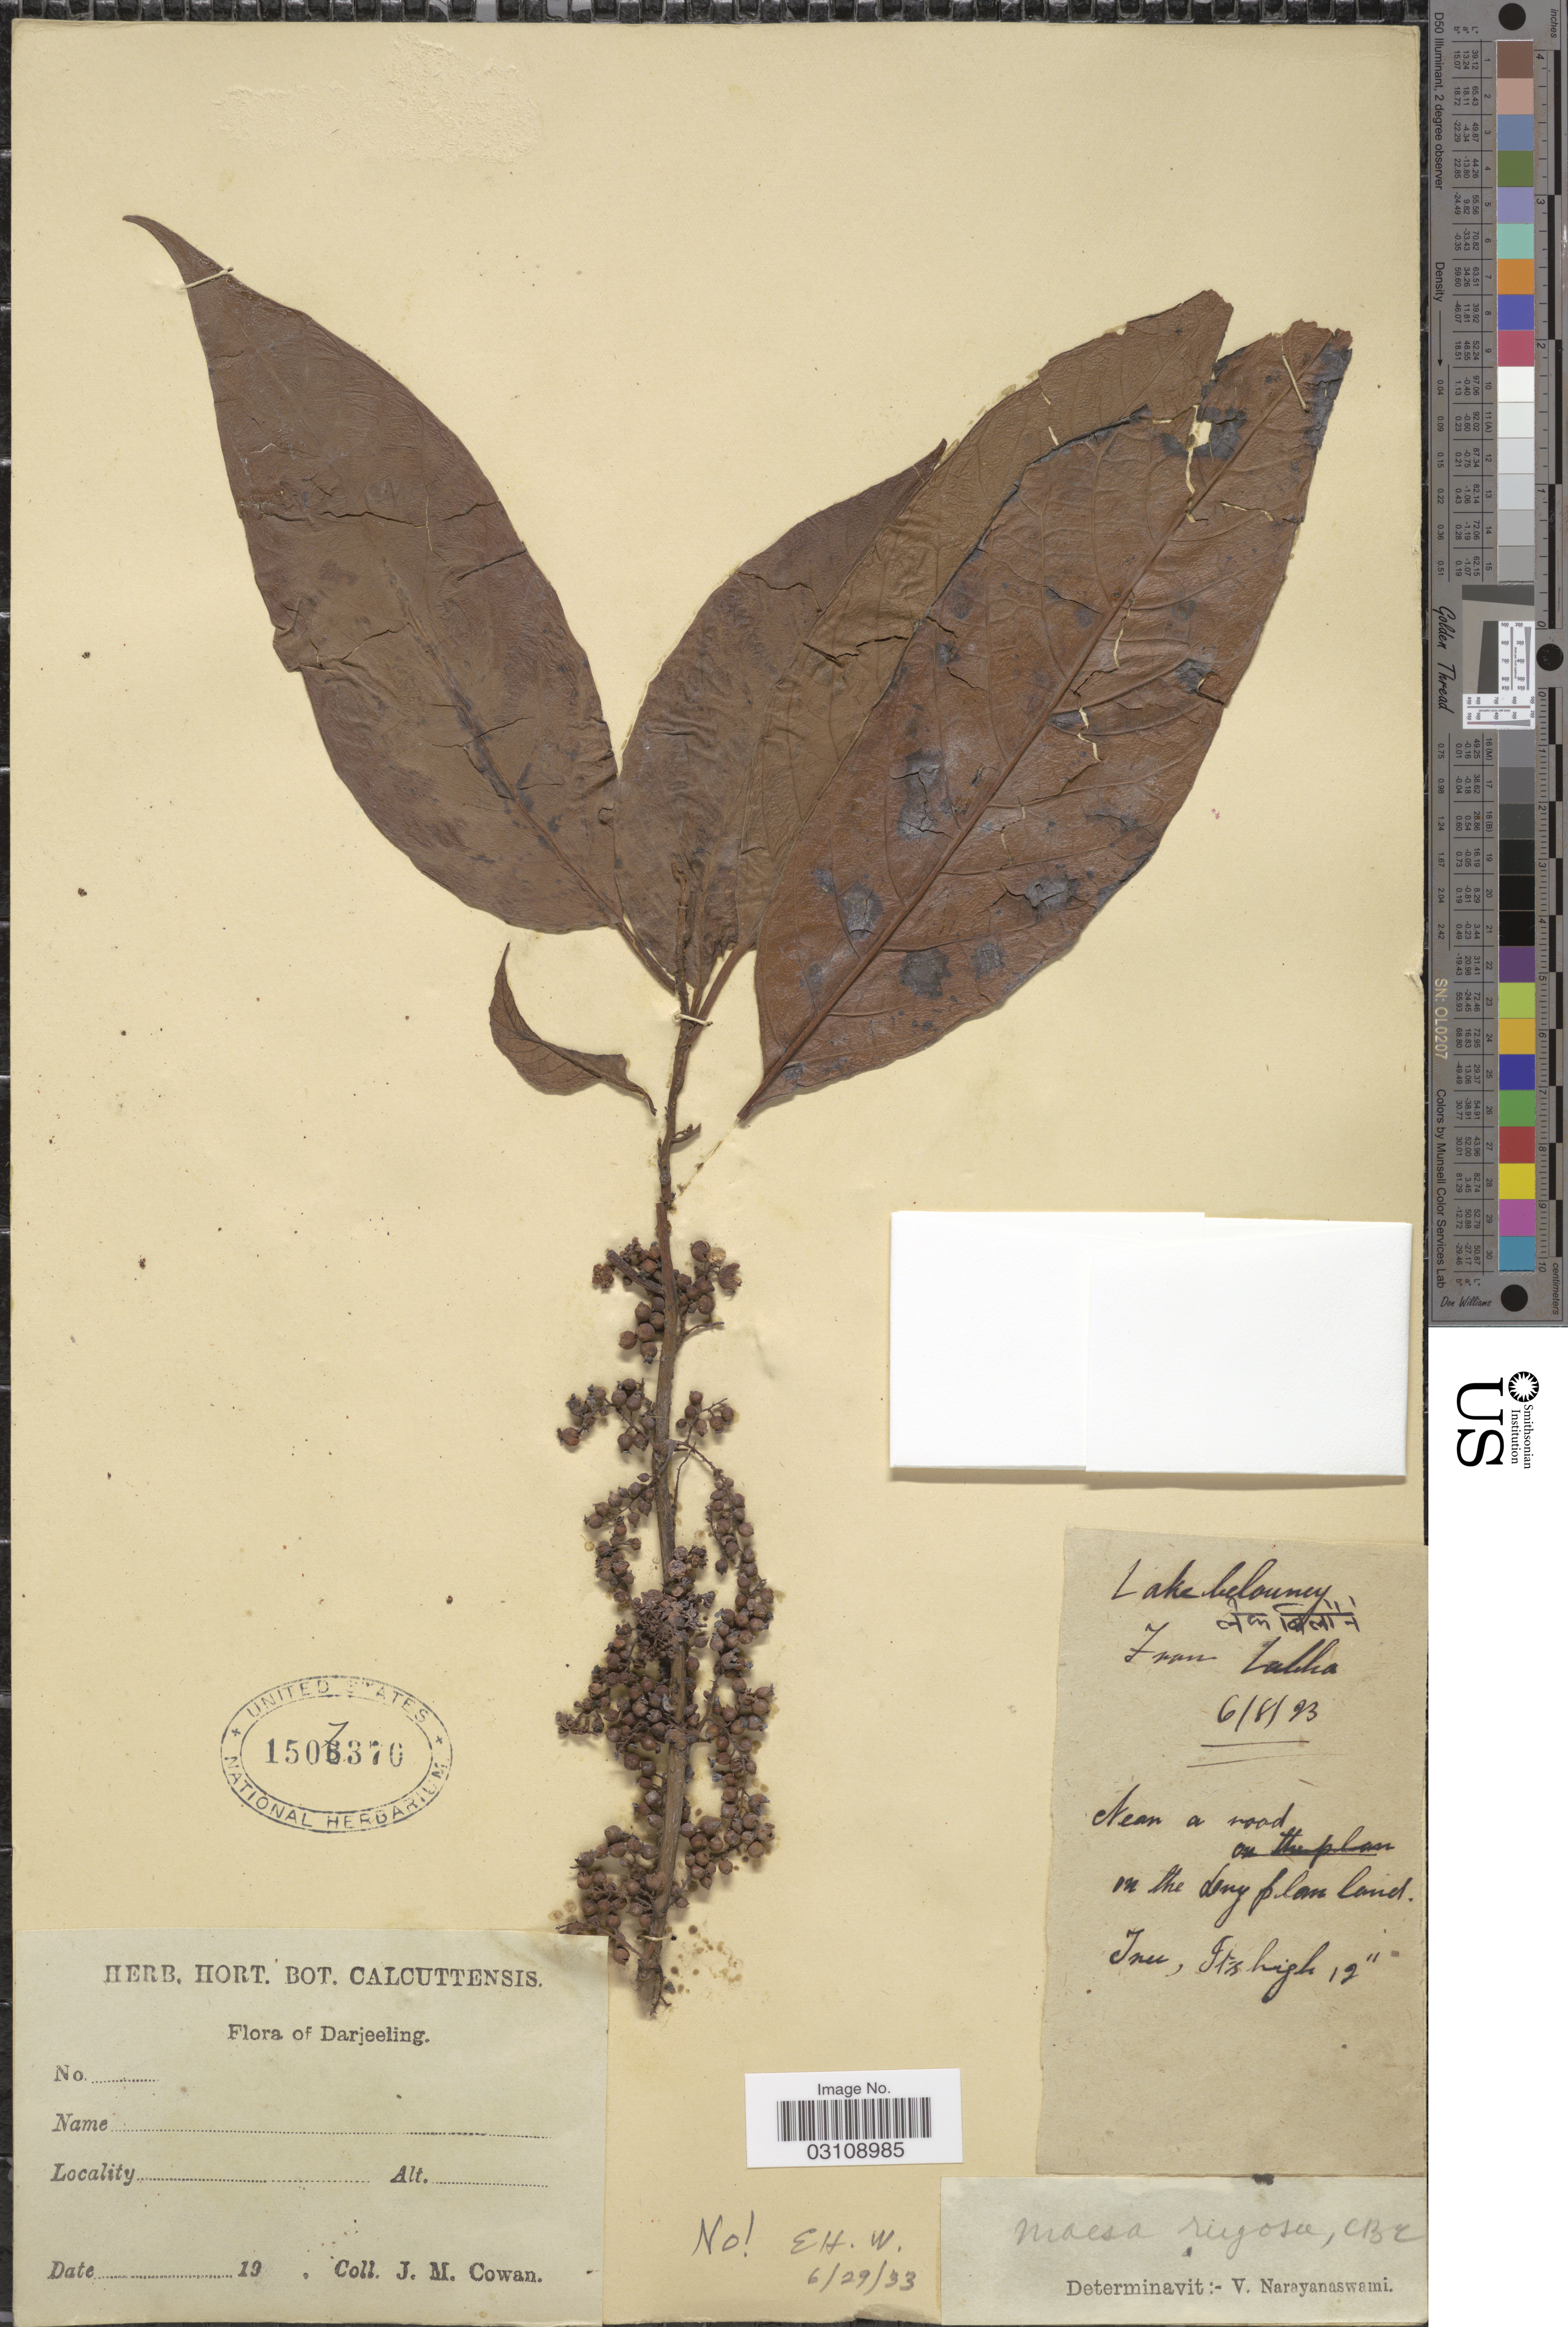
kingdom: Plantae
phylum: Tracheophyta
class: Magnoliopsida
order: Ericales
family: Primulaceae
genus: Maesa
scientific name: Maesa sp.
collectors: J. M. Cowan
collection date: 1923-08-06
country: India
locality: Darjeeling.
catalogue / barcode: US 1507370